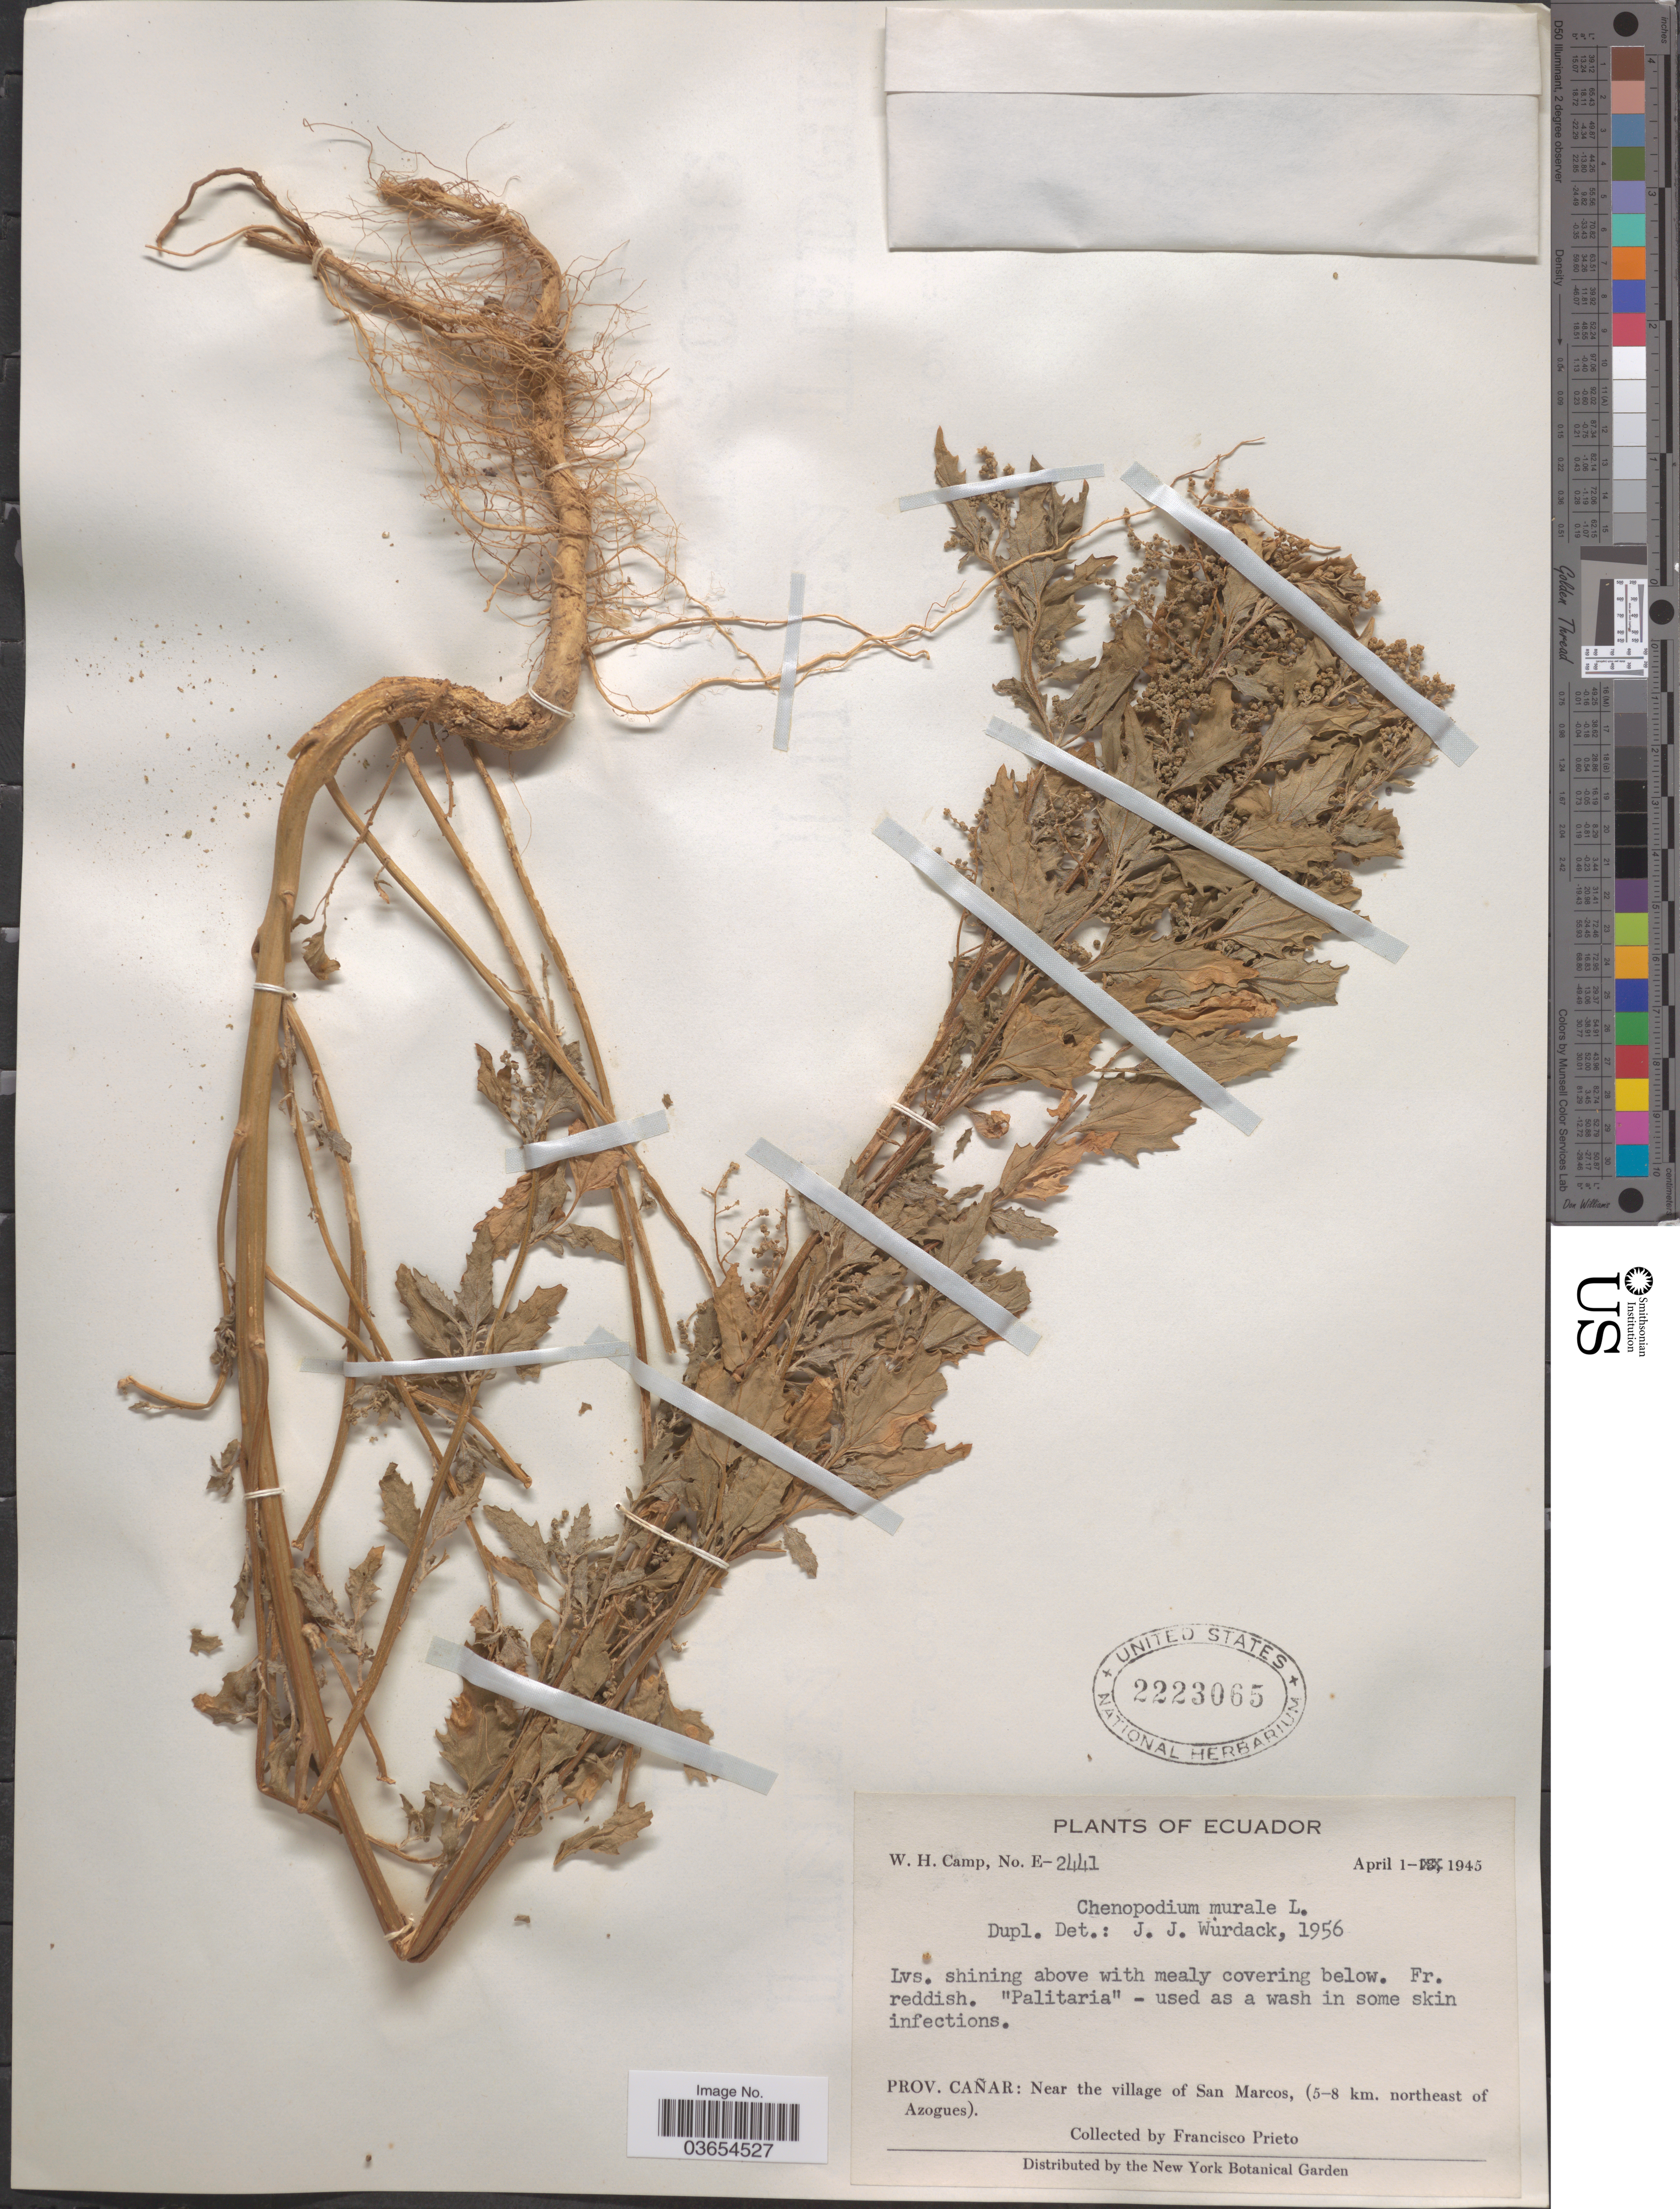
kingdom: Plantae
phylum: Tracheophyta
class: Magnoliopsida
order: Caryophyllales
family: Amaranthaceae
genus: Chenopodium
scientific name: Chenopodium murale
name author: L.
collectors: F. Prieto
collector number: E-2441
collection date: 1945-04-01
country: Ecuador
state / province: Cañar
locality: Near the village of San Marcos, (5-8 km. northeast of Azogues).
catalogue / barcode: US 2223065